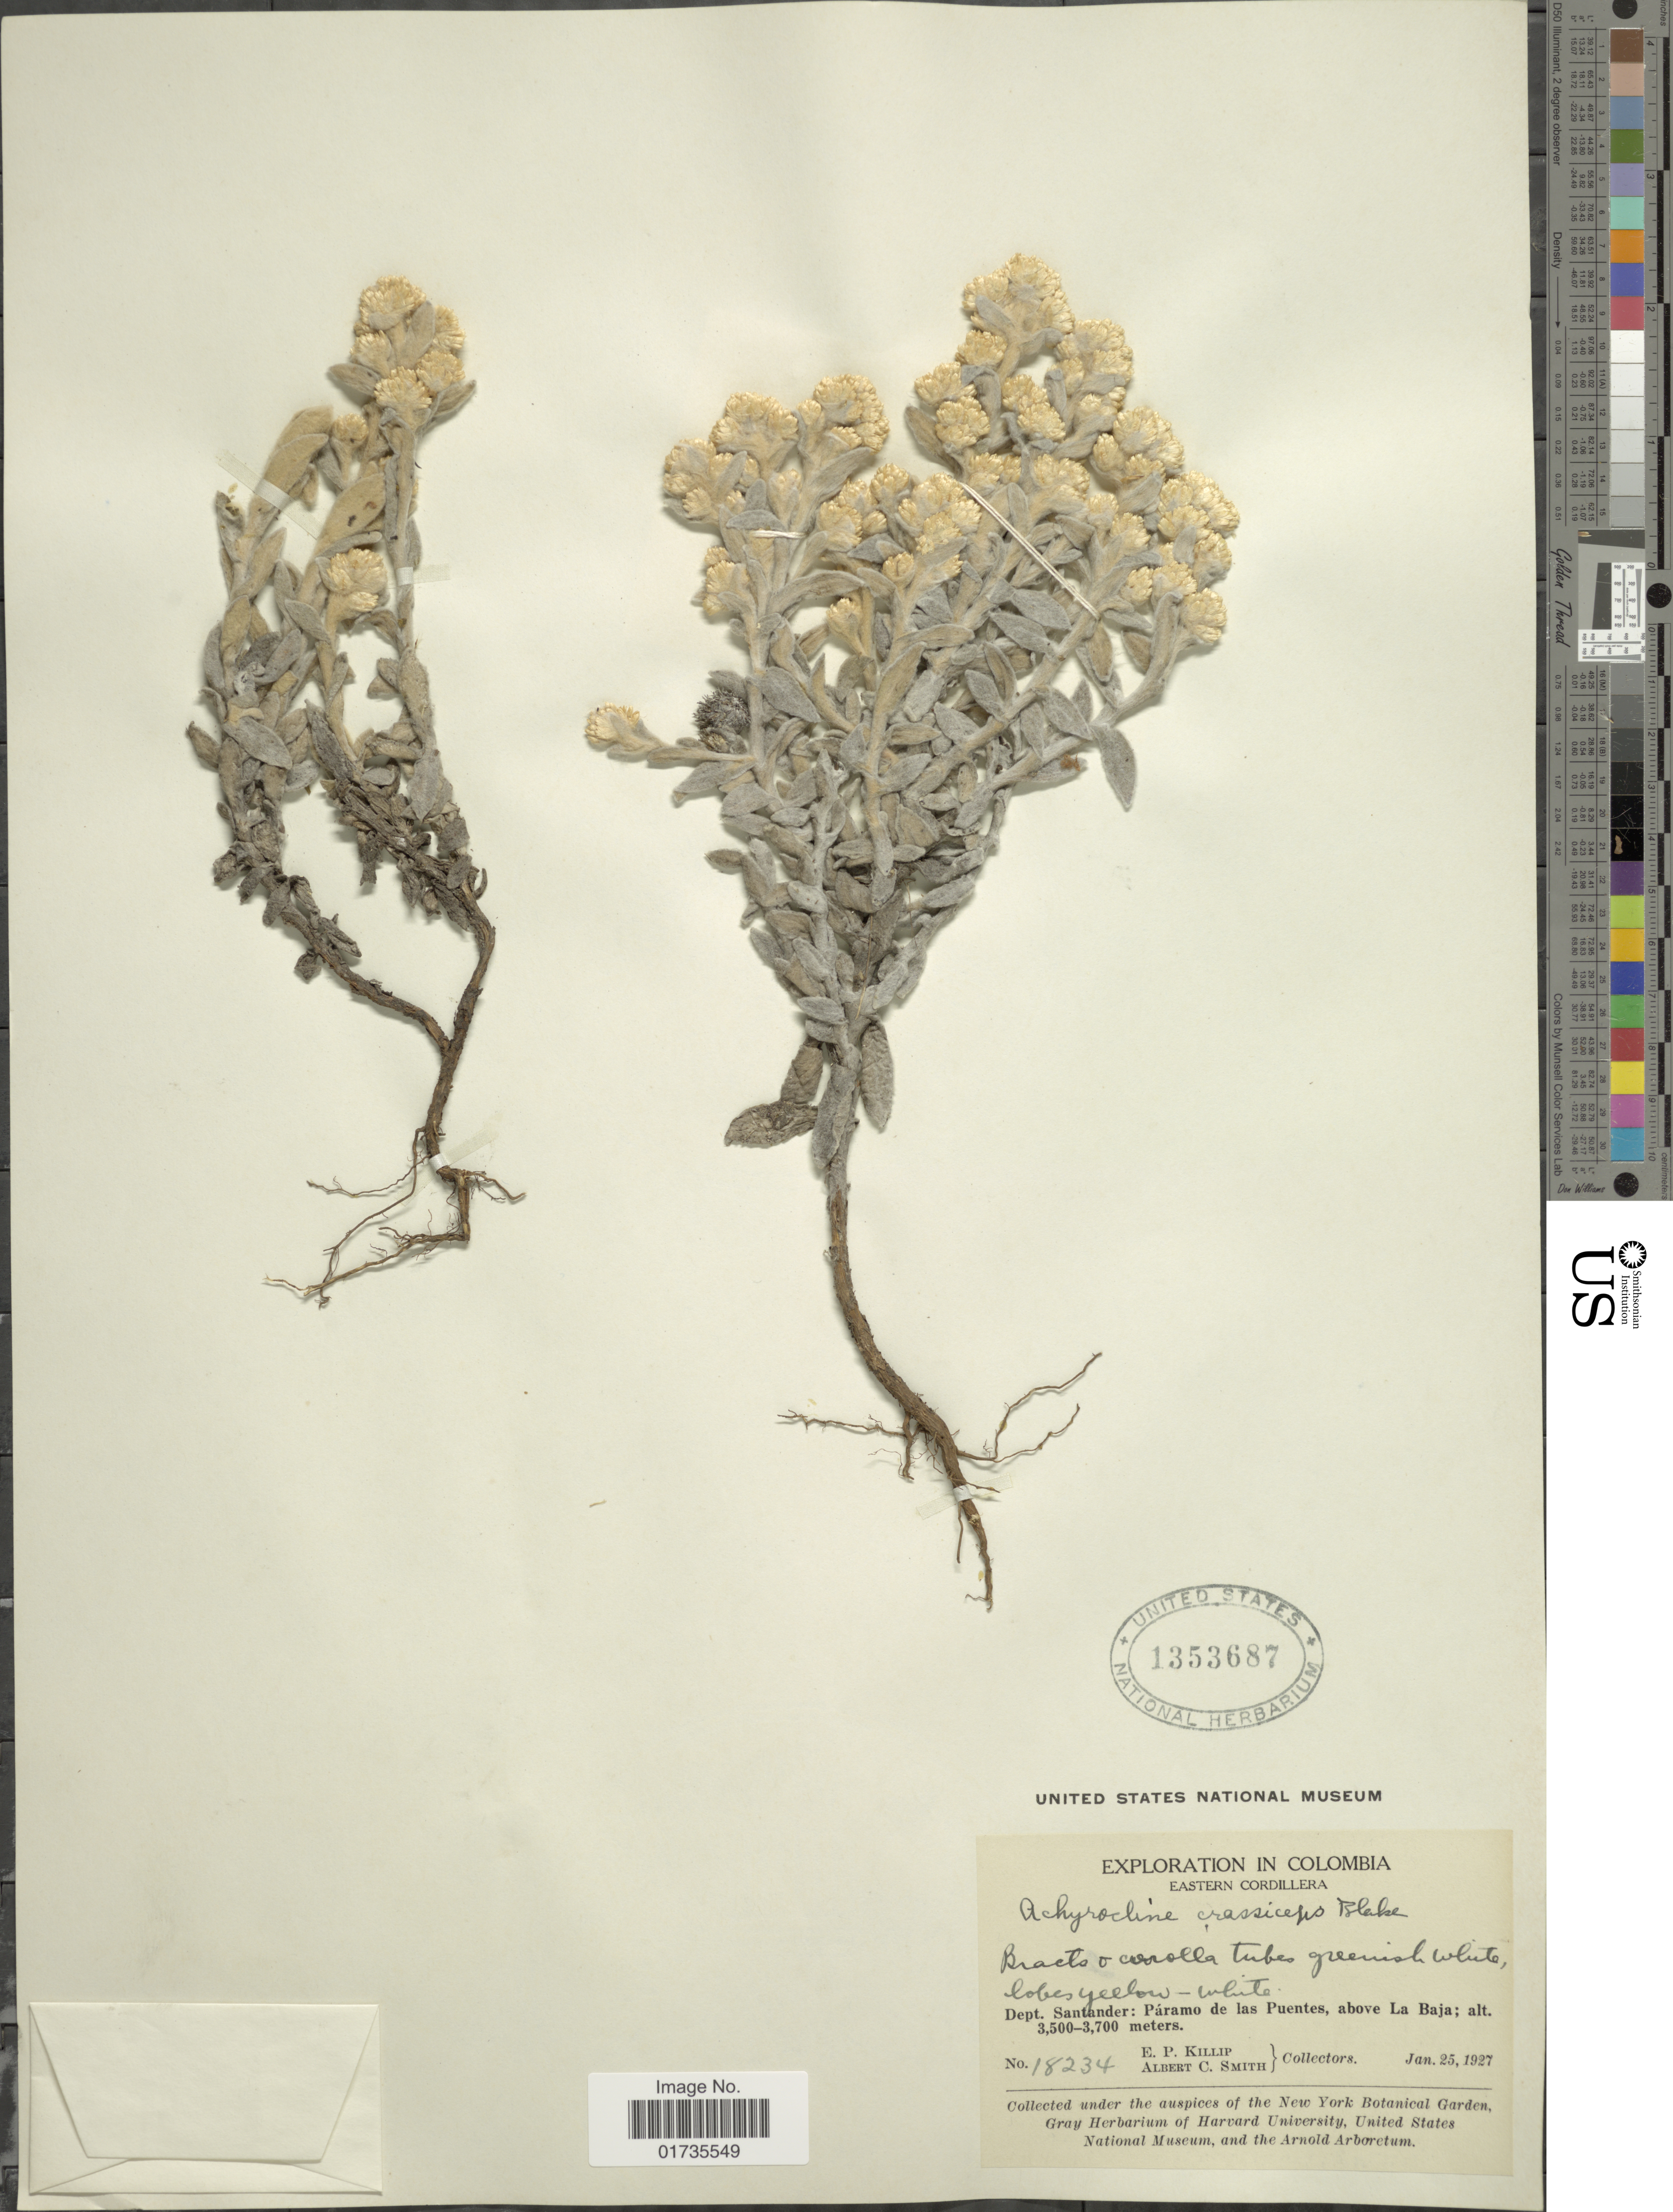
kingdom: Plantae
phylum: Tracheophyta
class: Magnoliopsida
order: Asterales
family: Asteraceae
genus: Achyrocline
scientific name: Achyrocline crassiceps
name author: S.F. Blake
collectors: E. P. Killip & A. C. Smith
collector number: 18234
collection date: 1927-01-25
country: Colombia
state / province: Santander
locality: Colombia. Eastern Cordilerra. Dept. Santander: Paramo de las Puentes, above La Baja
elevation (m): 3500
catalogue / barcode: US 1353687